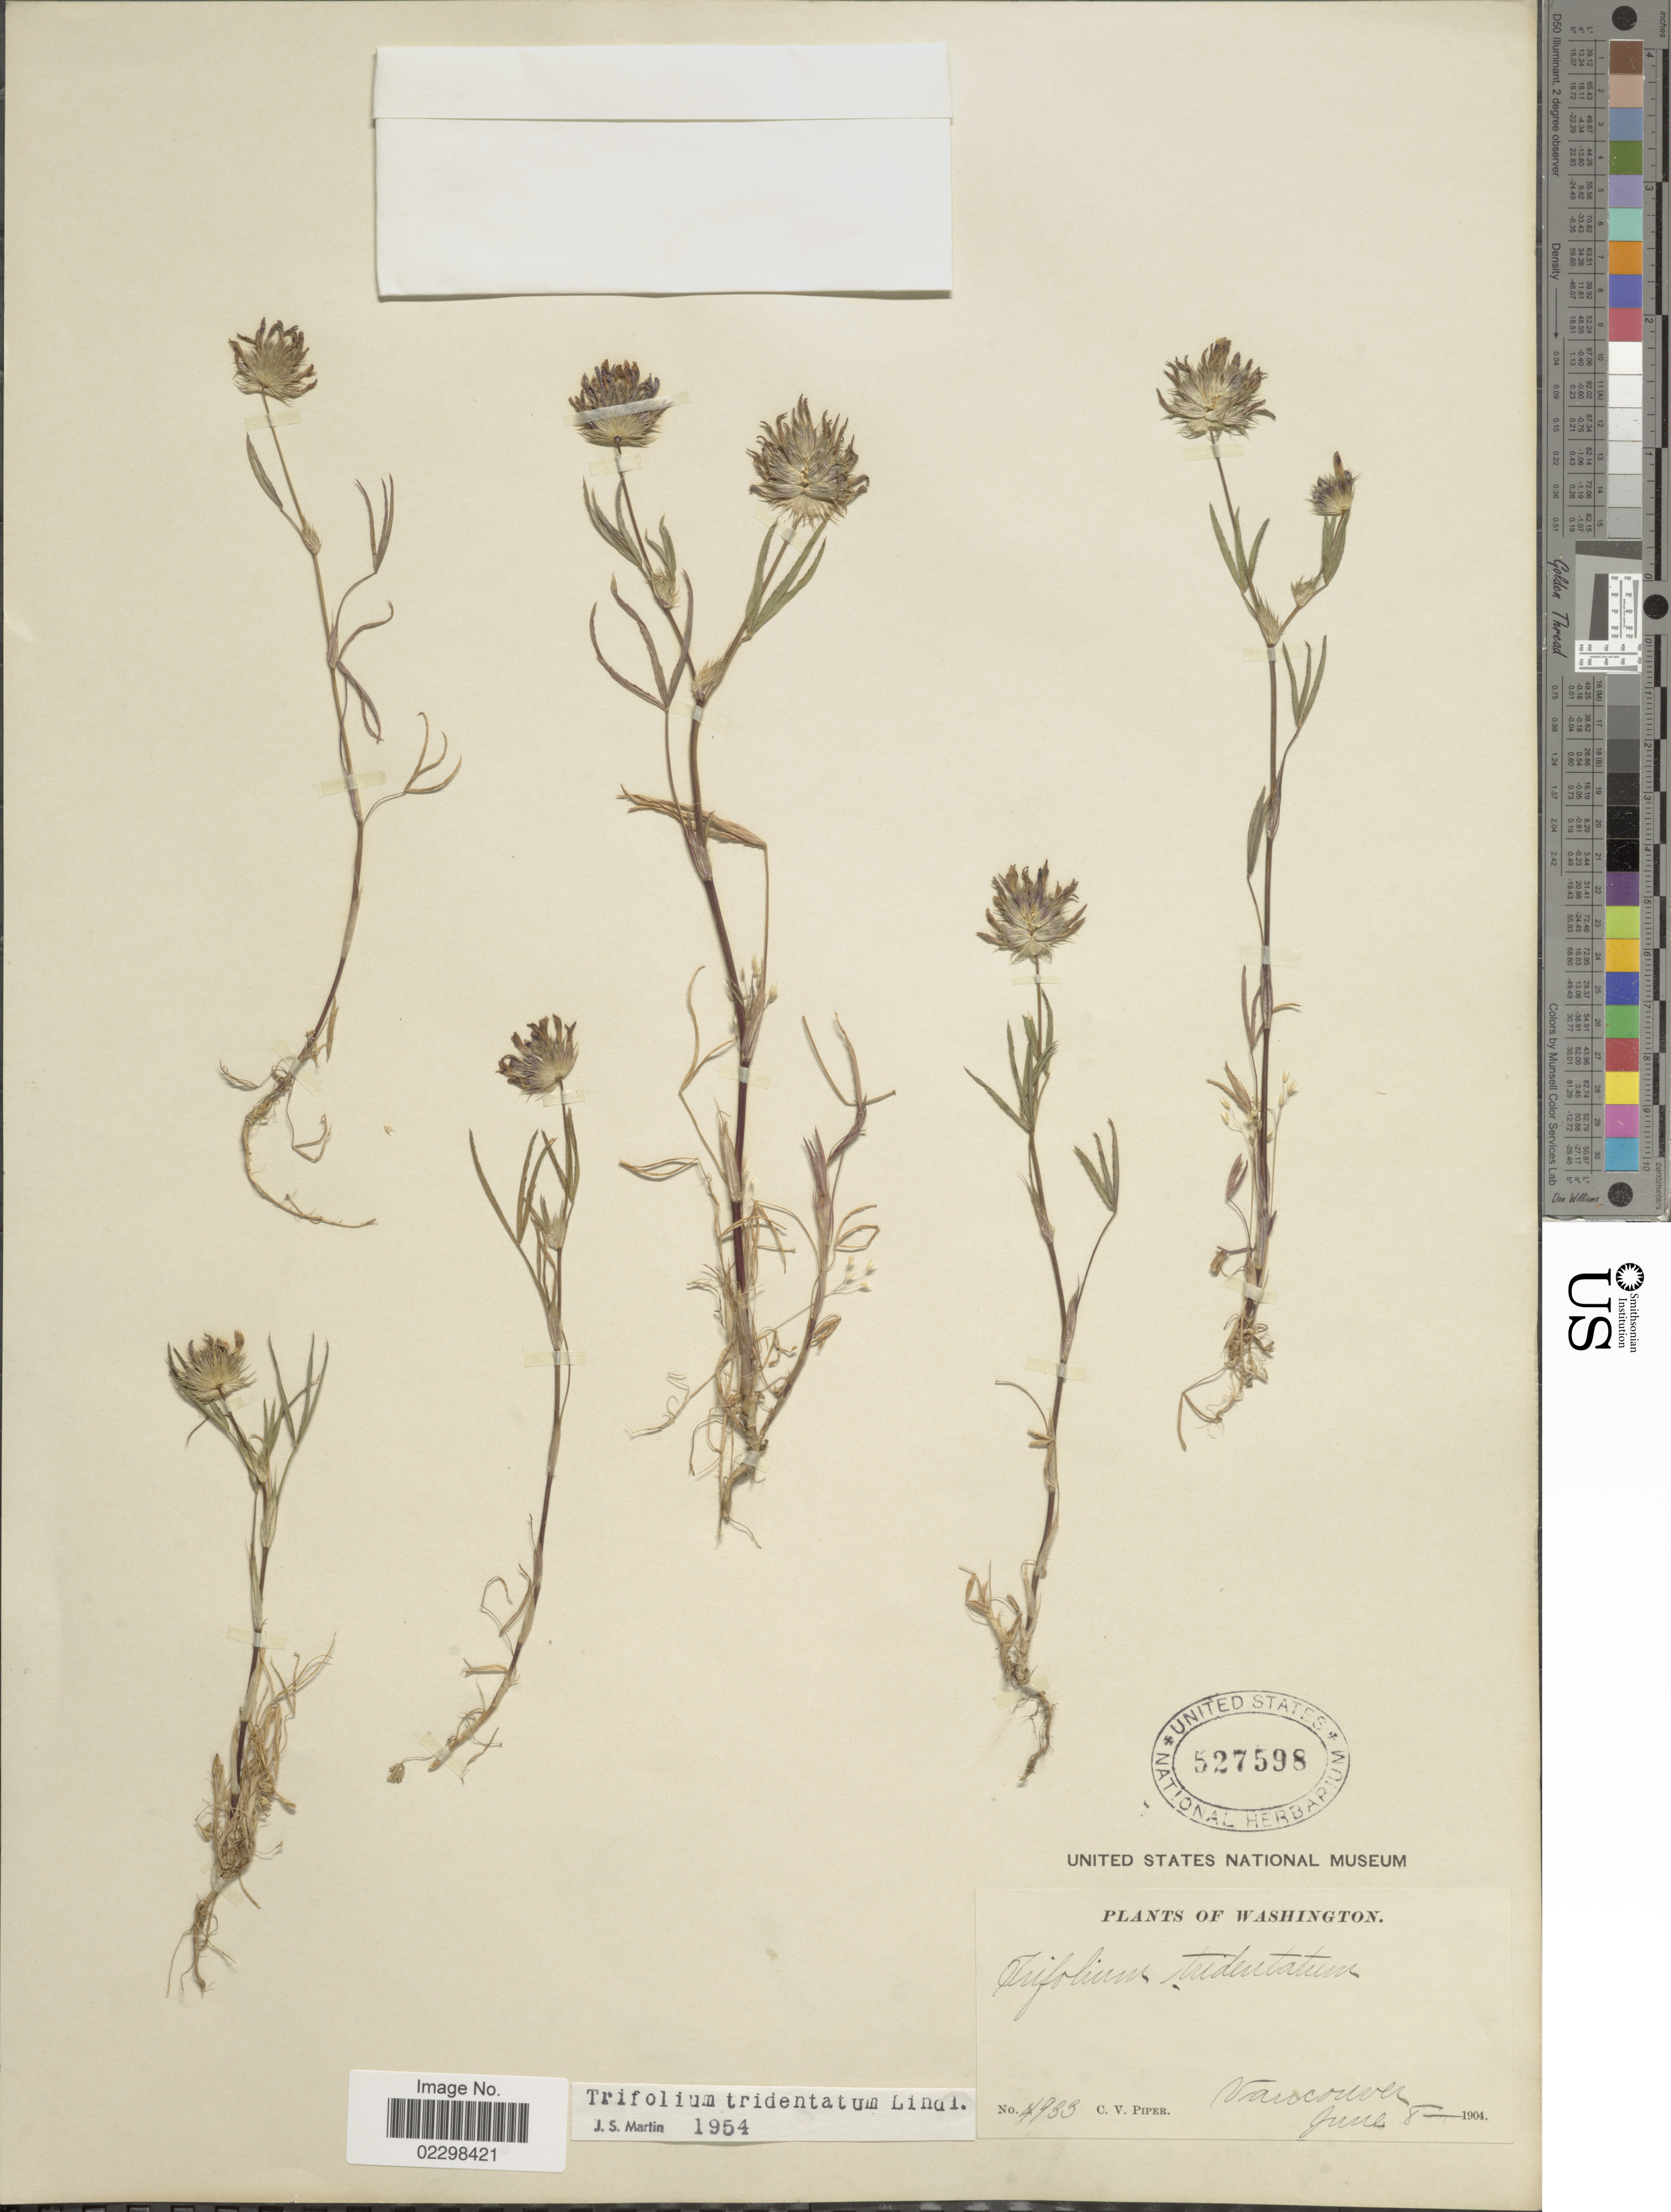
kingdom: Plantae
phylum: Tracheophyta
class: Magnoliopsida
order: Fabales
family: Fabaceae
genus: Trifolium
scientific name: Trifolium tridentatum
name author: Lindl.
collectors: C. V. Piper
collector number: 4933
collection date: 1904-06-08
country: United States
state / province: Washington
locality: Washington, Vancouver.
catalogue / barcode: US 527598